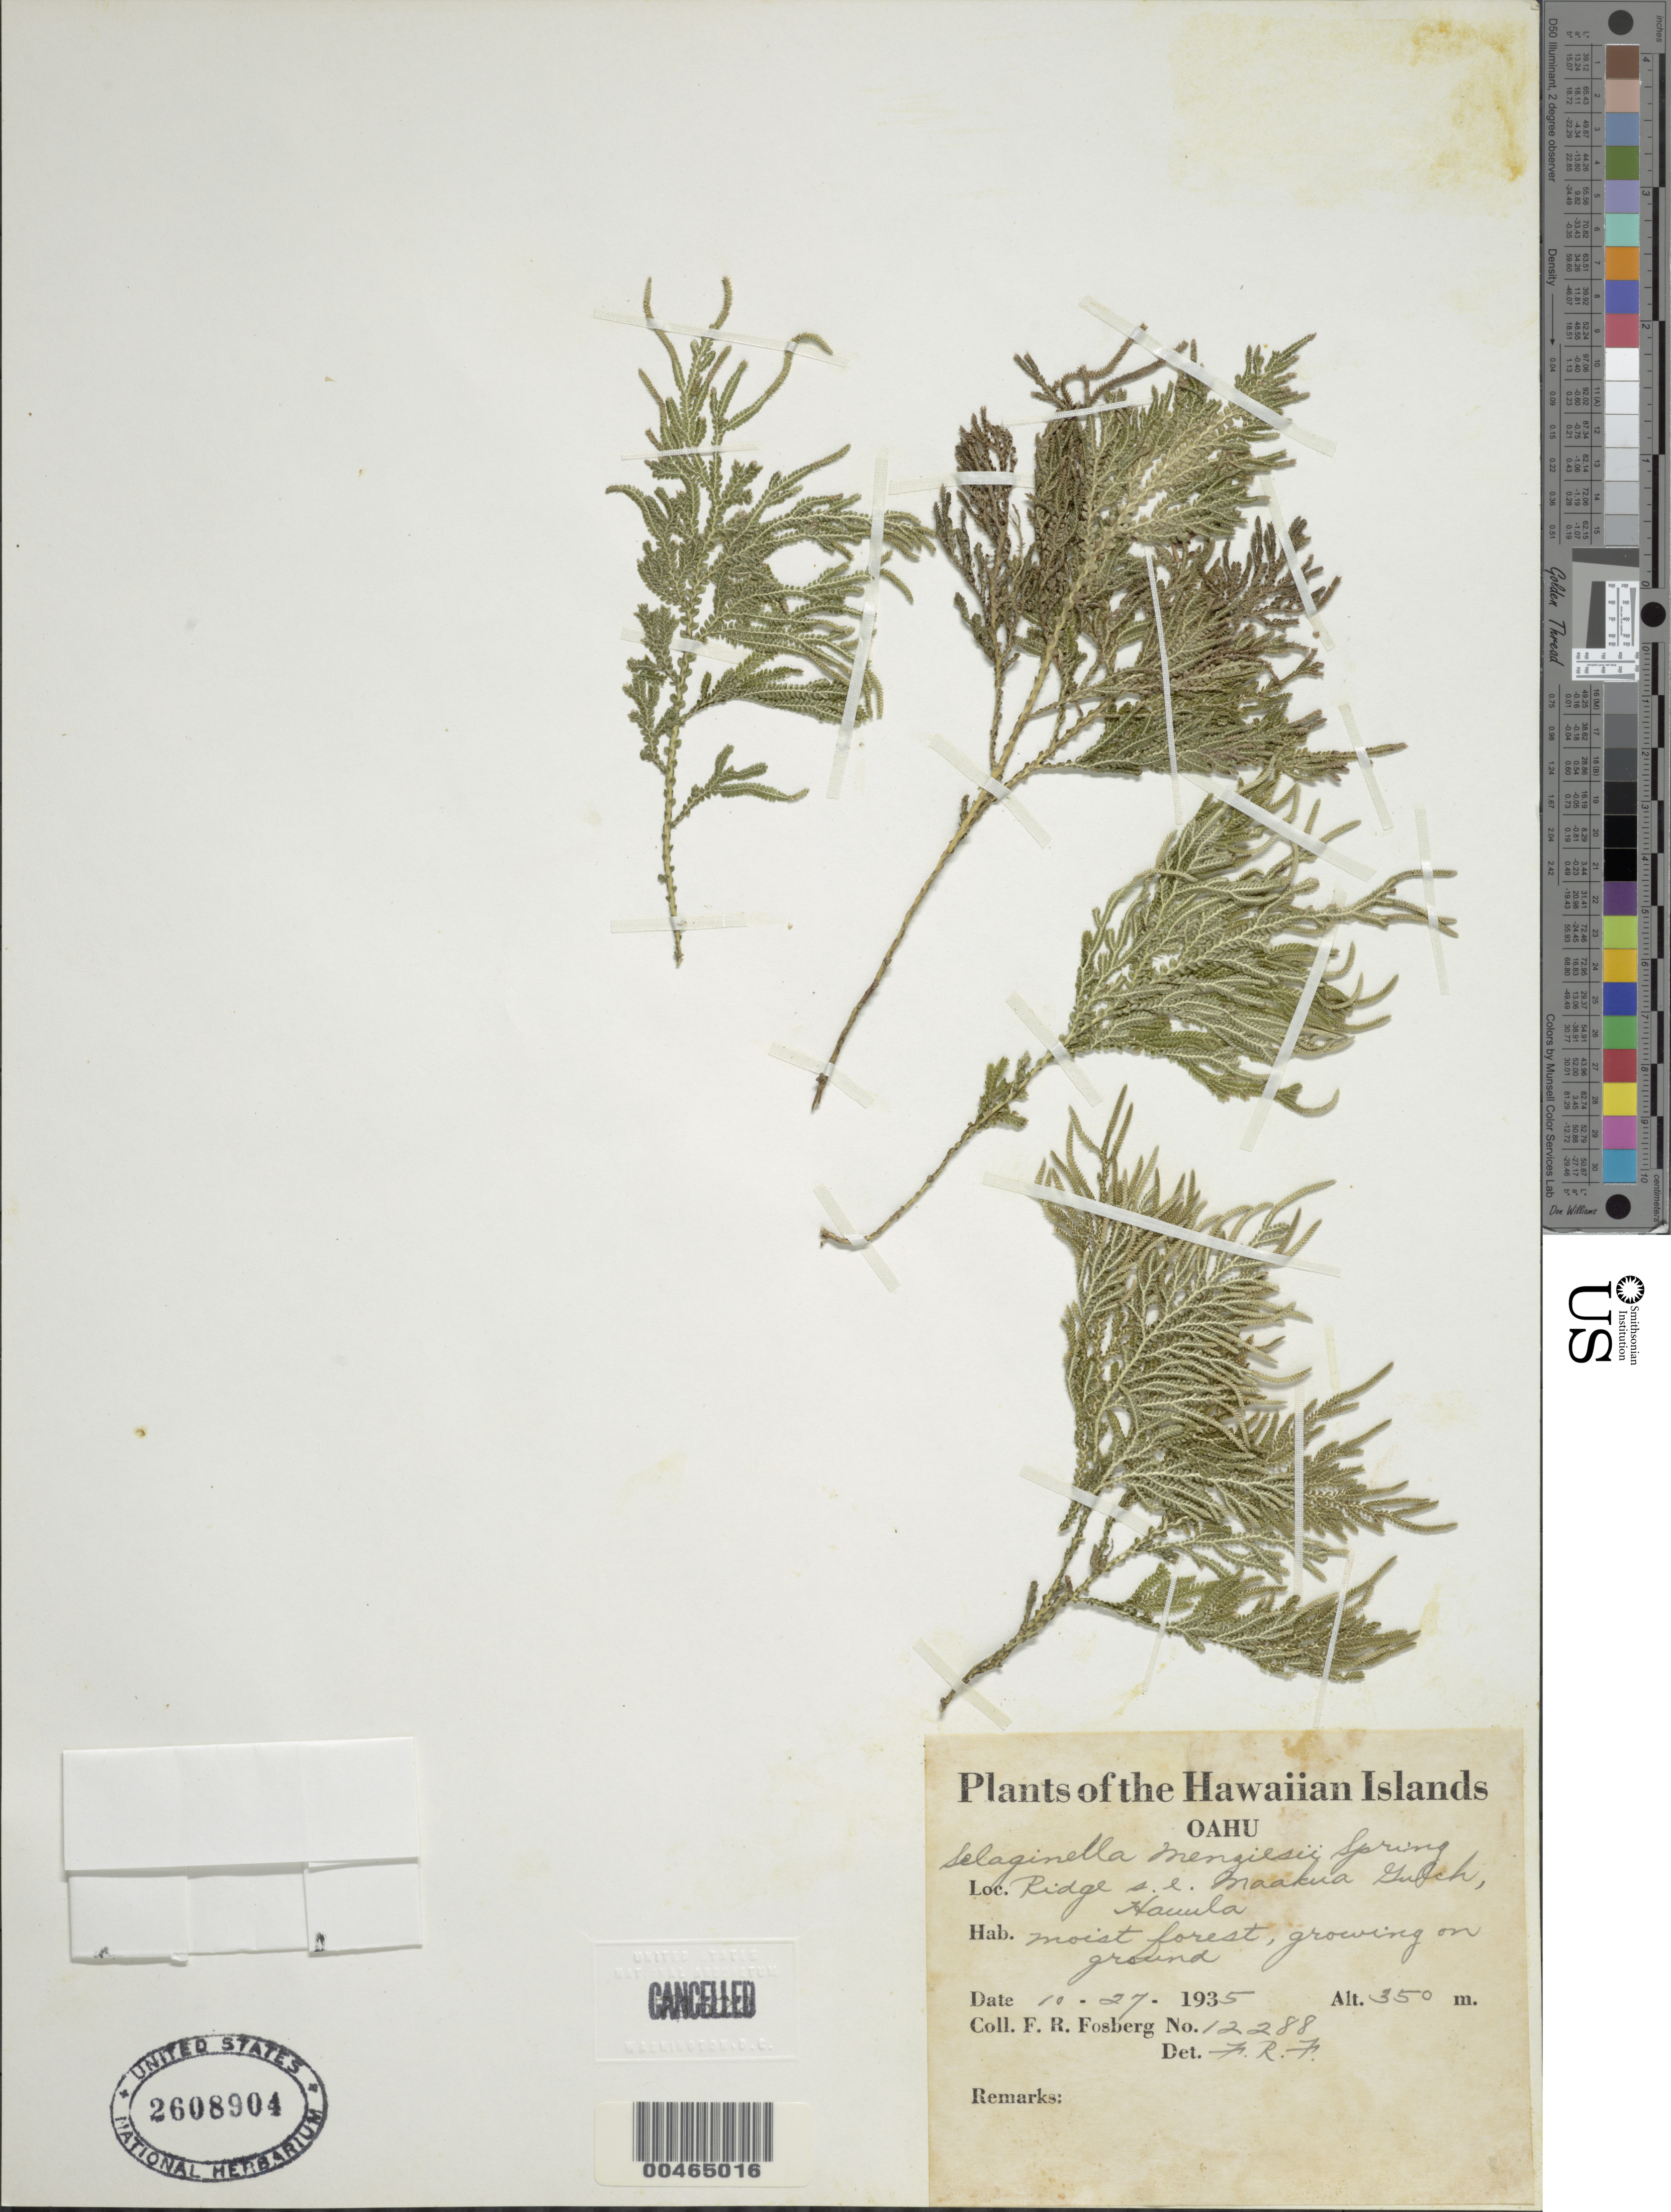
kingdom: Plantae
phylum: Tracheophyta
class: Lycopodiopsida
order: Selaginellales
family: Selaginellaceae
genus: Selaginella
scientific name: Selaginella arbuscula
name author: (Kualf.) Spring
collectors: F. R. Fosberg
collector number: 12288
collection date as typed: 27 Oct 1935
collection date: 1935-10-27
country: United States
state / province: Hawaii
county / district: Honolulu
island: Oahu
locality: Ridge SE Maakua Gulch, Hauula, Oahu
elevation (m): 350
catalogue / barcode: US 2608904